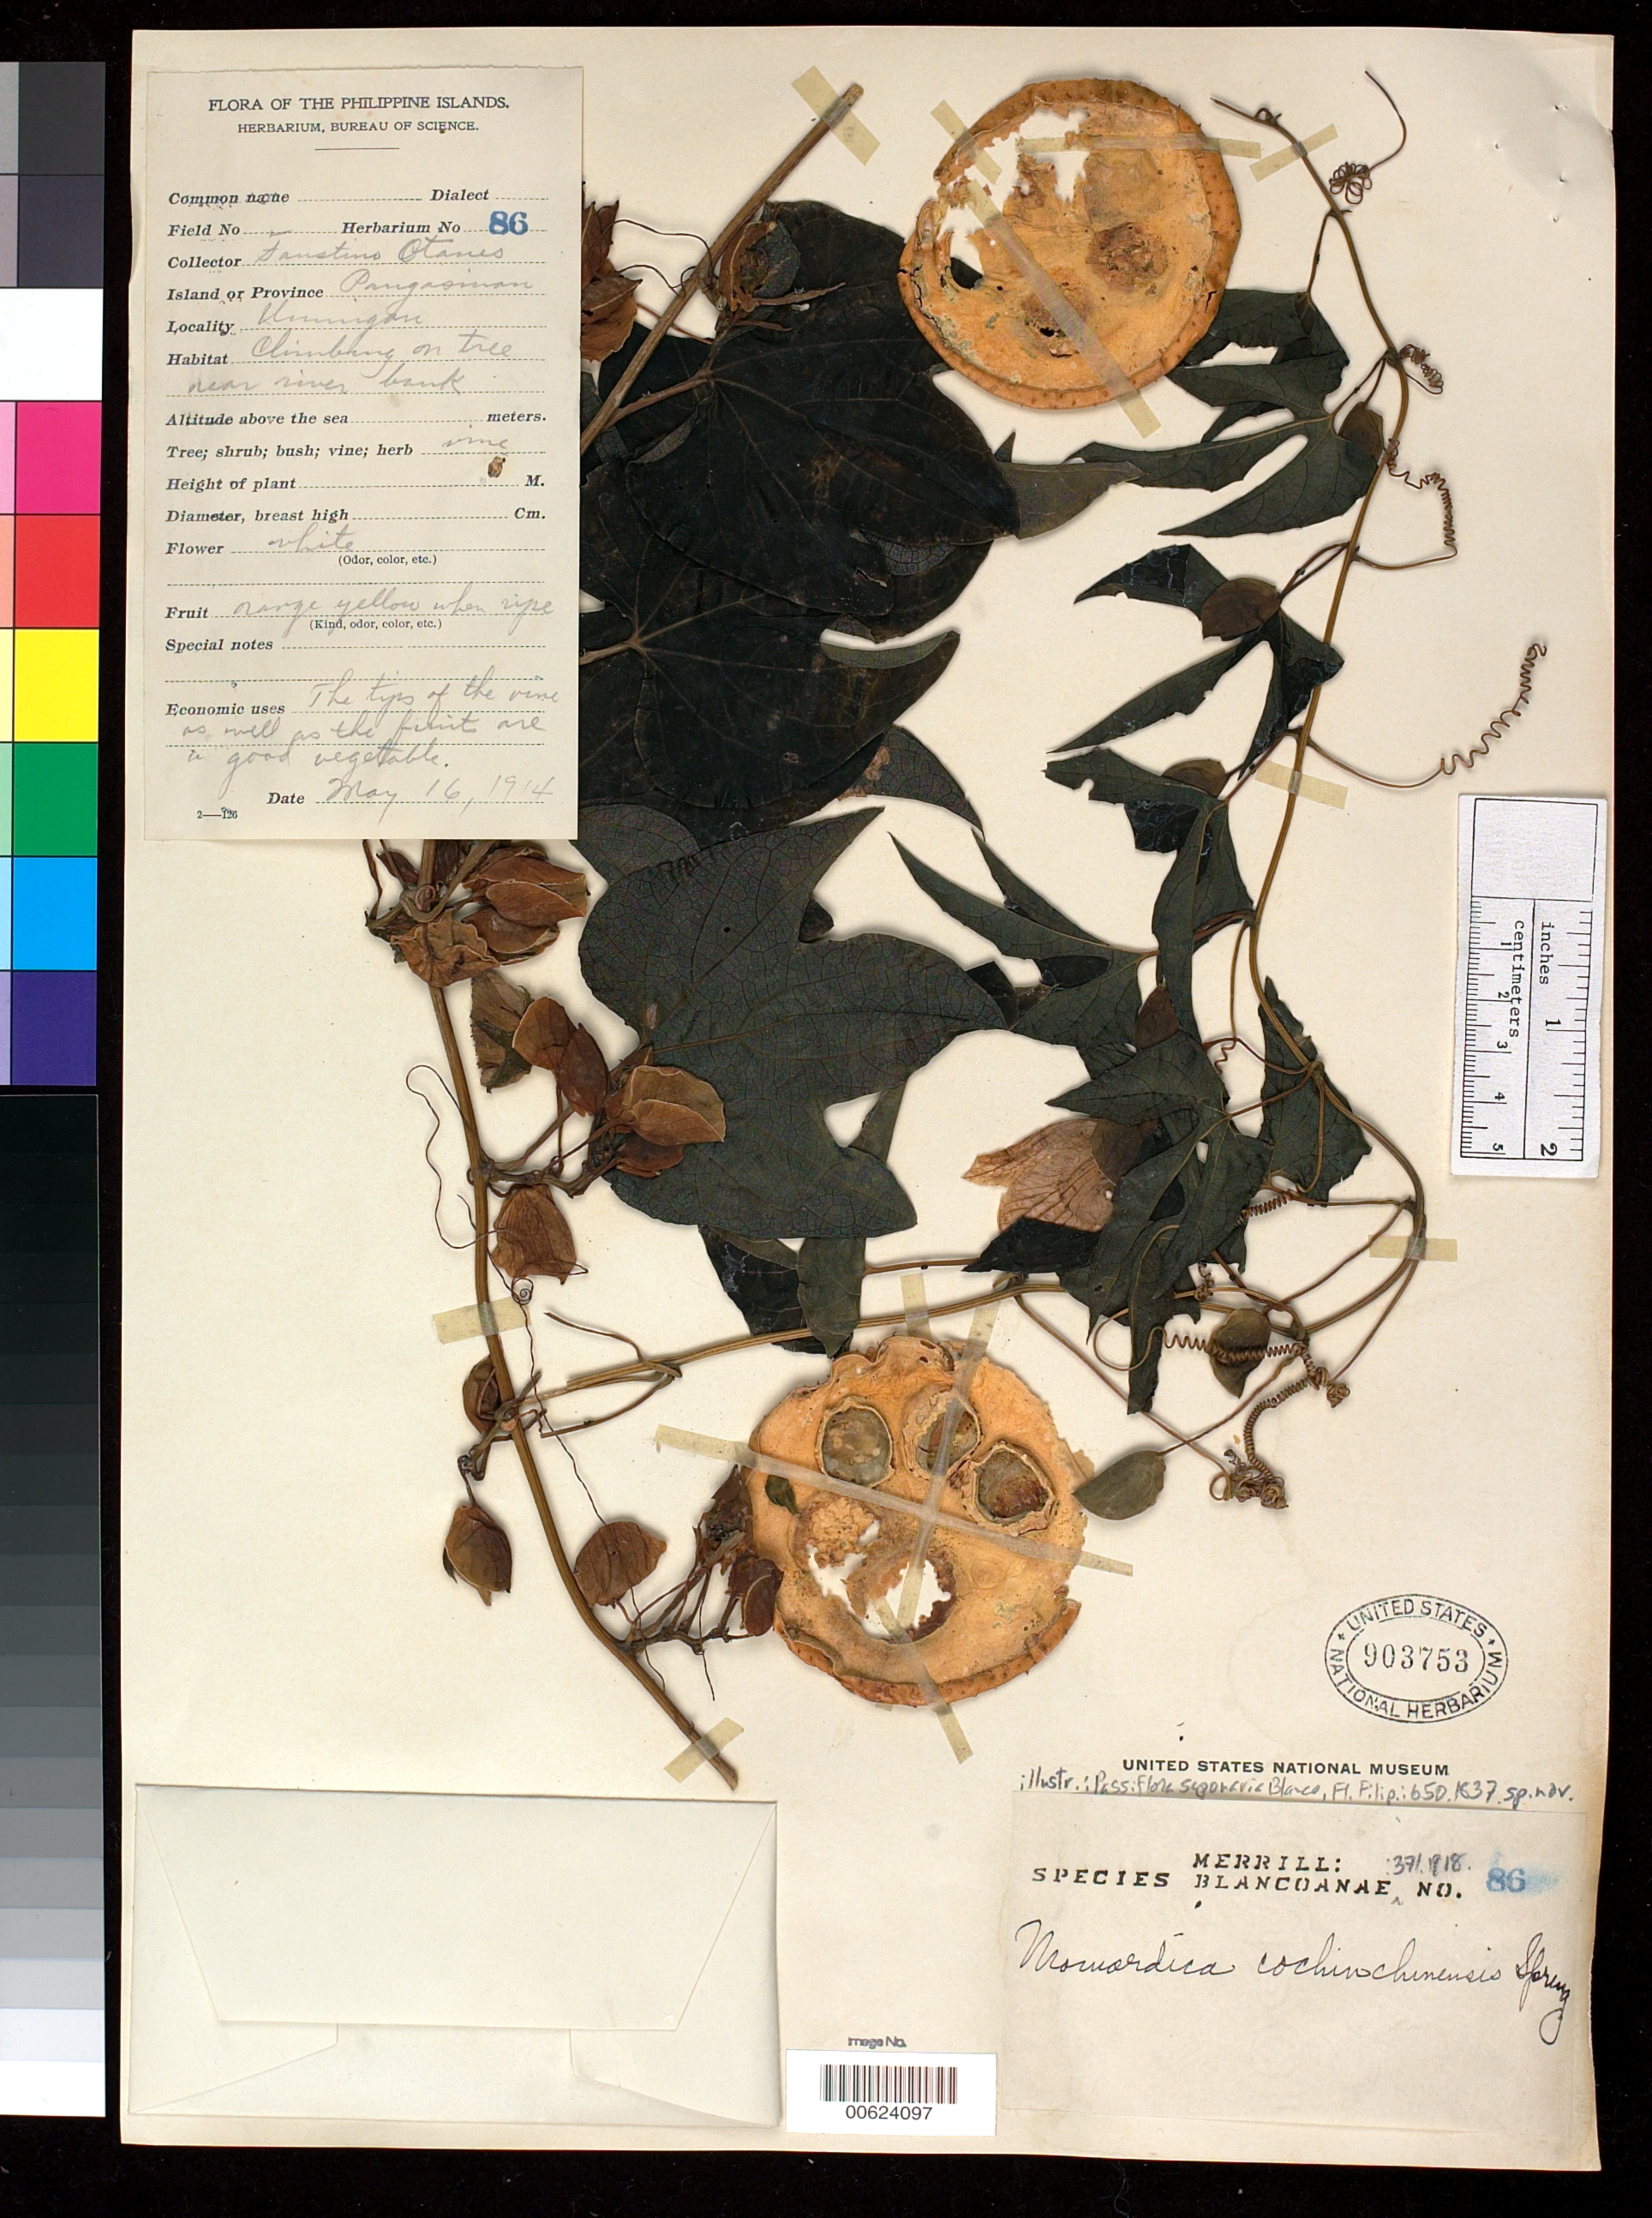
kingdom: Plantae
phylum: Tracheophyta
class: Magnoliopsida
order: Malpighiales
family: Passifloraceae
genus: Passiflora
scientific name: Passiflora saponaria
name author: Blanco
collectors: F. Q. Otanes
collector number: Sp. Blancoan. 0086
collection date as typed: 16 May 1914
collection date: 1914-05-16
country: Philippines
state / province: Ilocos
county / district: Pangasinan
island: Luzon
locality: Umingan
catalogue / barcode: US 903753